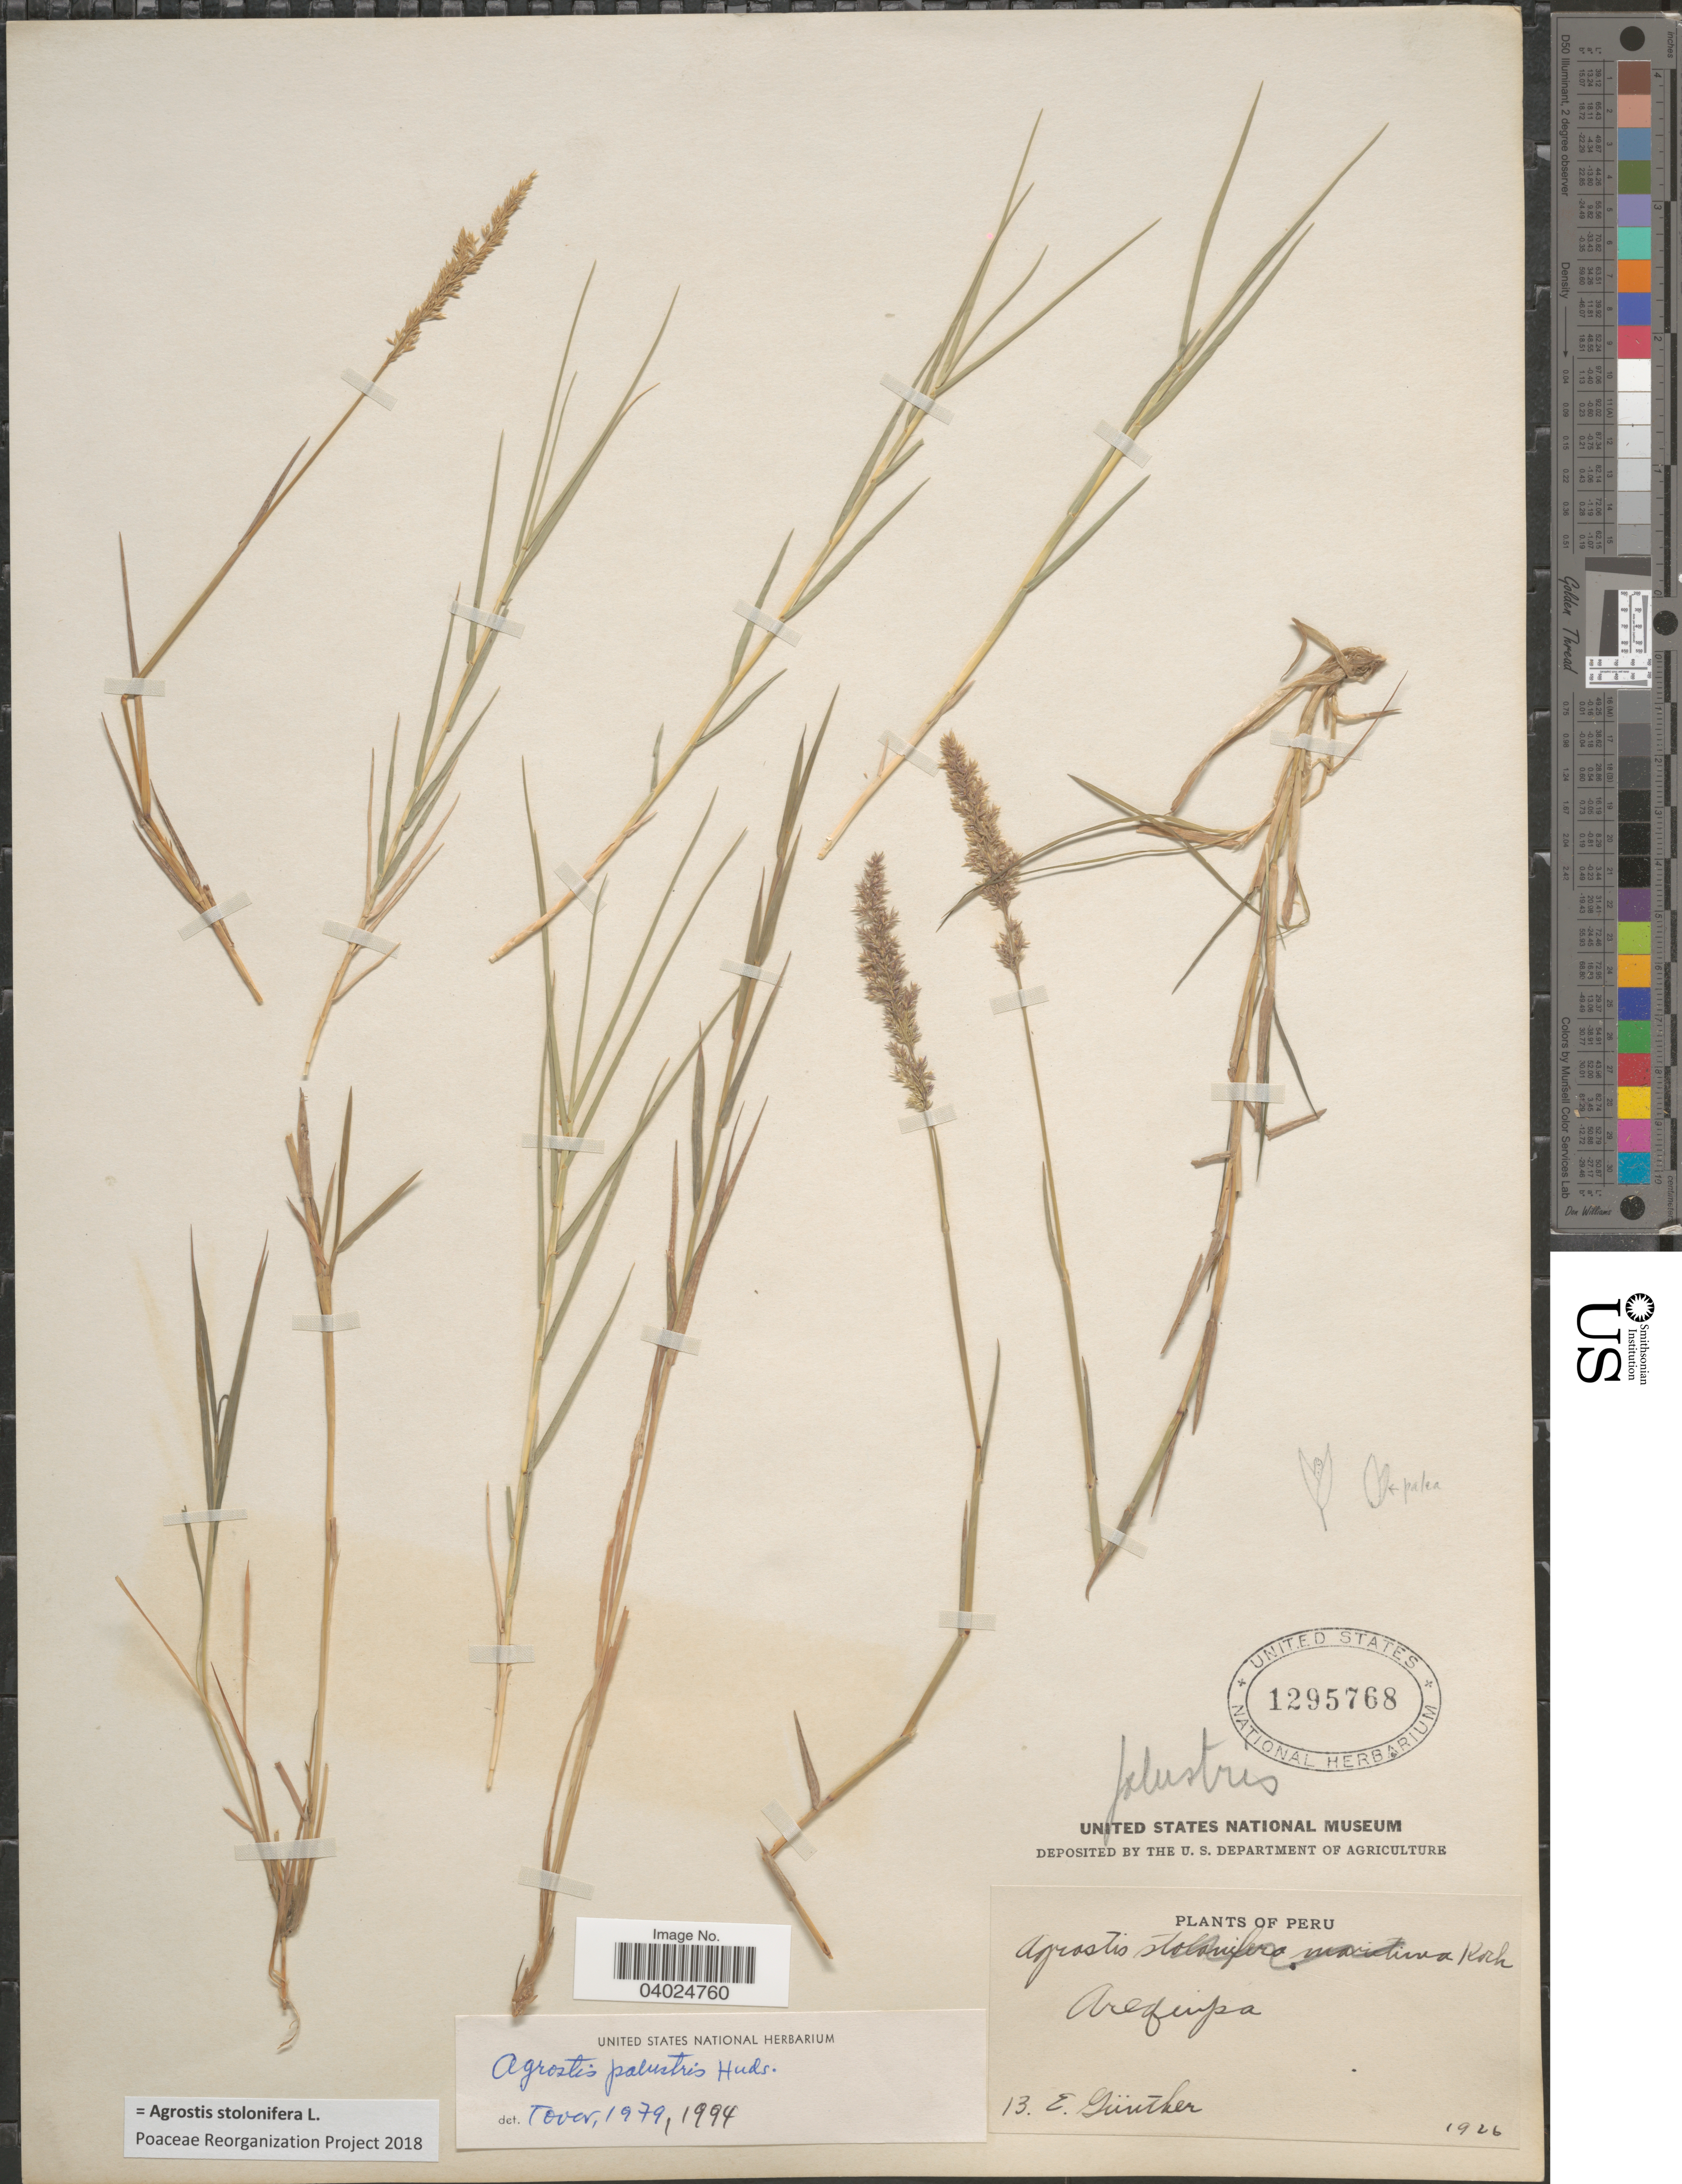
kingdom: Plantae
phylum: Tracheophyta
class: Liliopsida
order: Poales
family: Poaceae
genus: Agrostis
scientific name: Agrostis stolonifera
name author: L.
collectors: E. Gunther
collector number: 13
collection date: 1926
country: Peru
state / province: Arequipa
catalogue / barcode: US 1295768